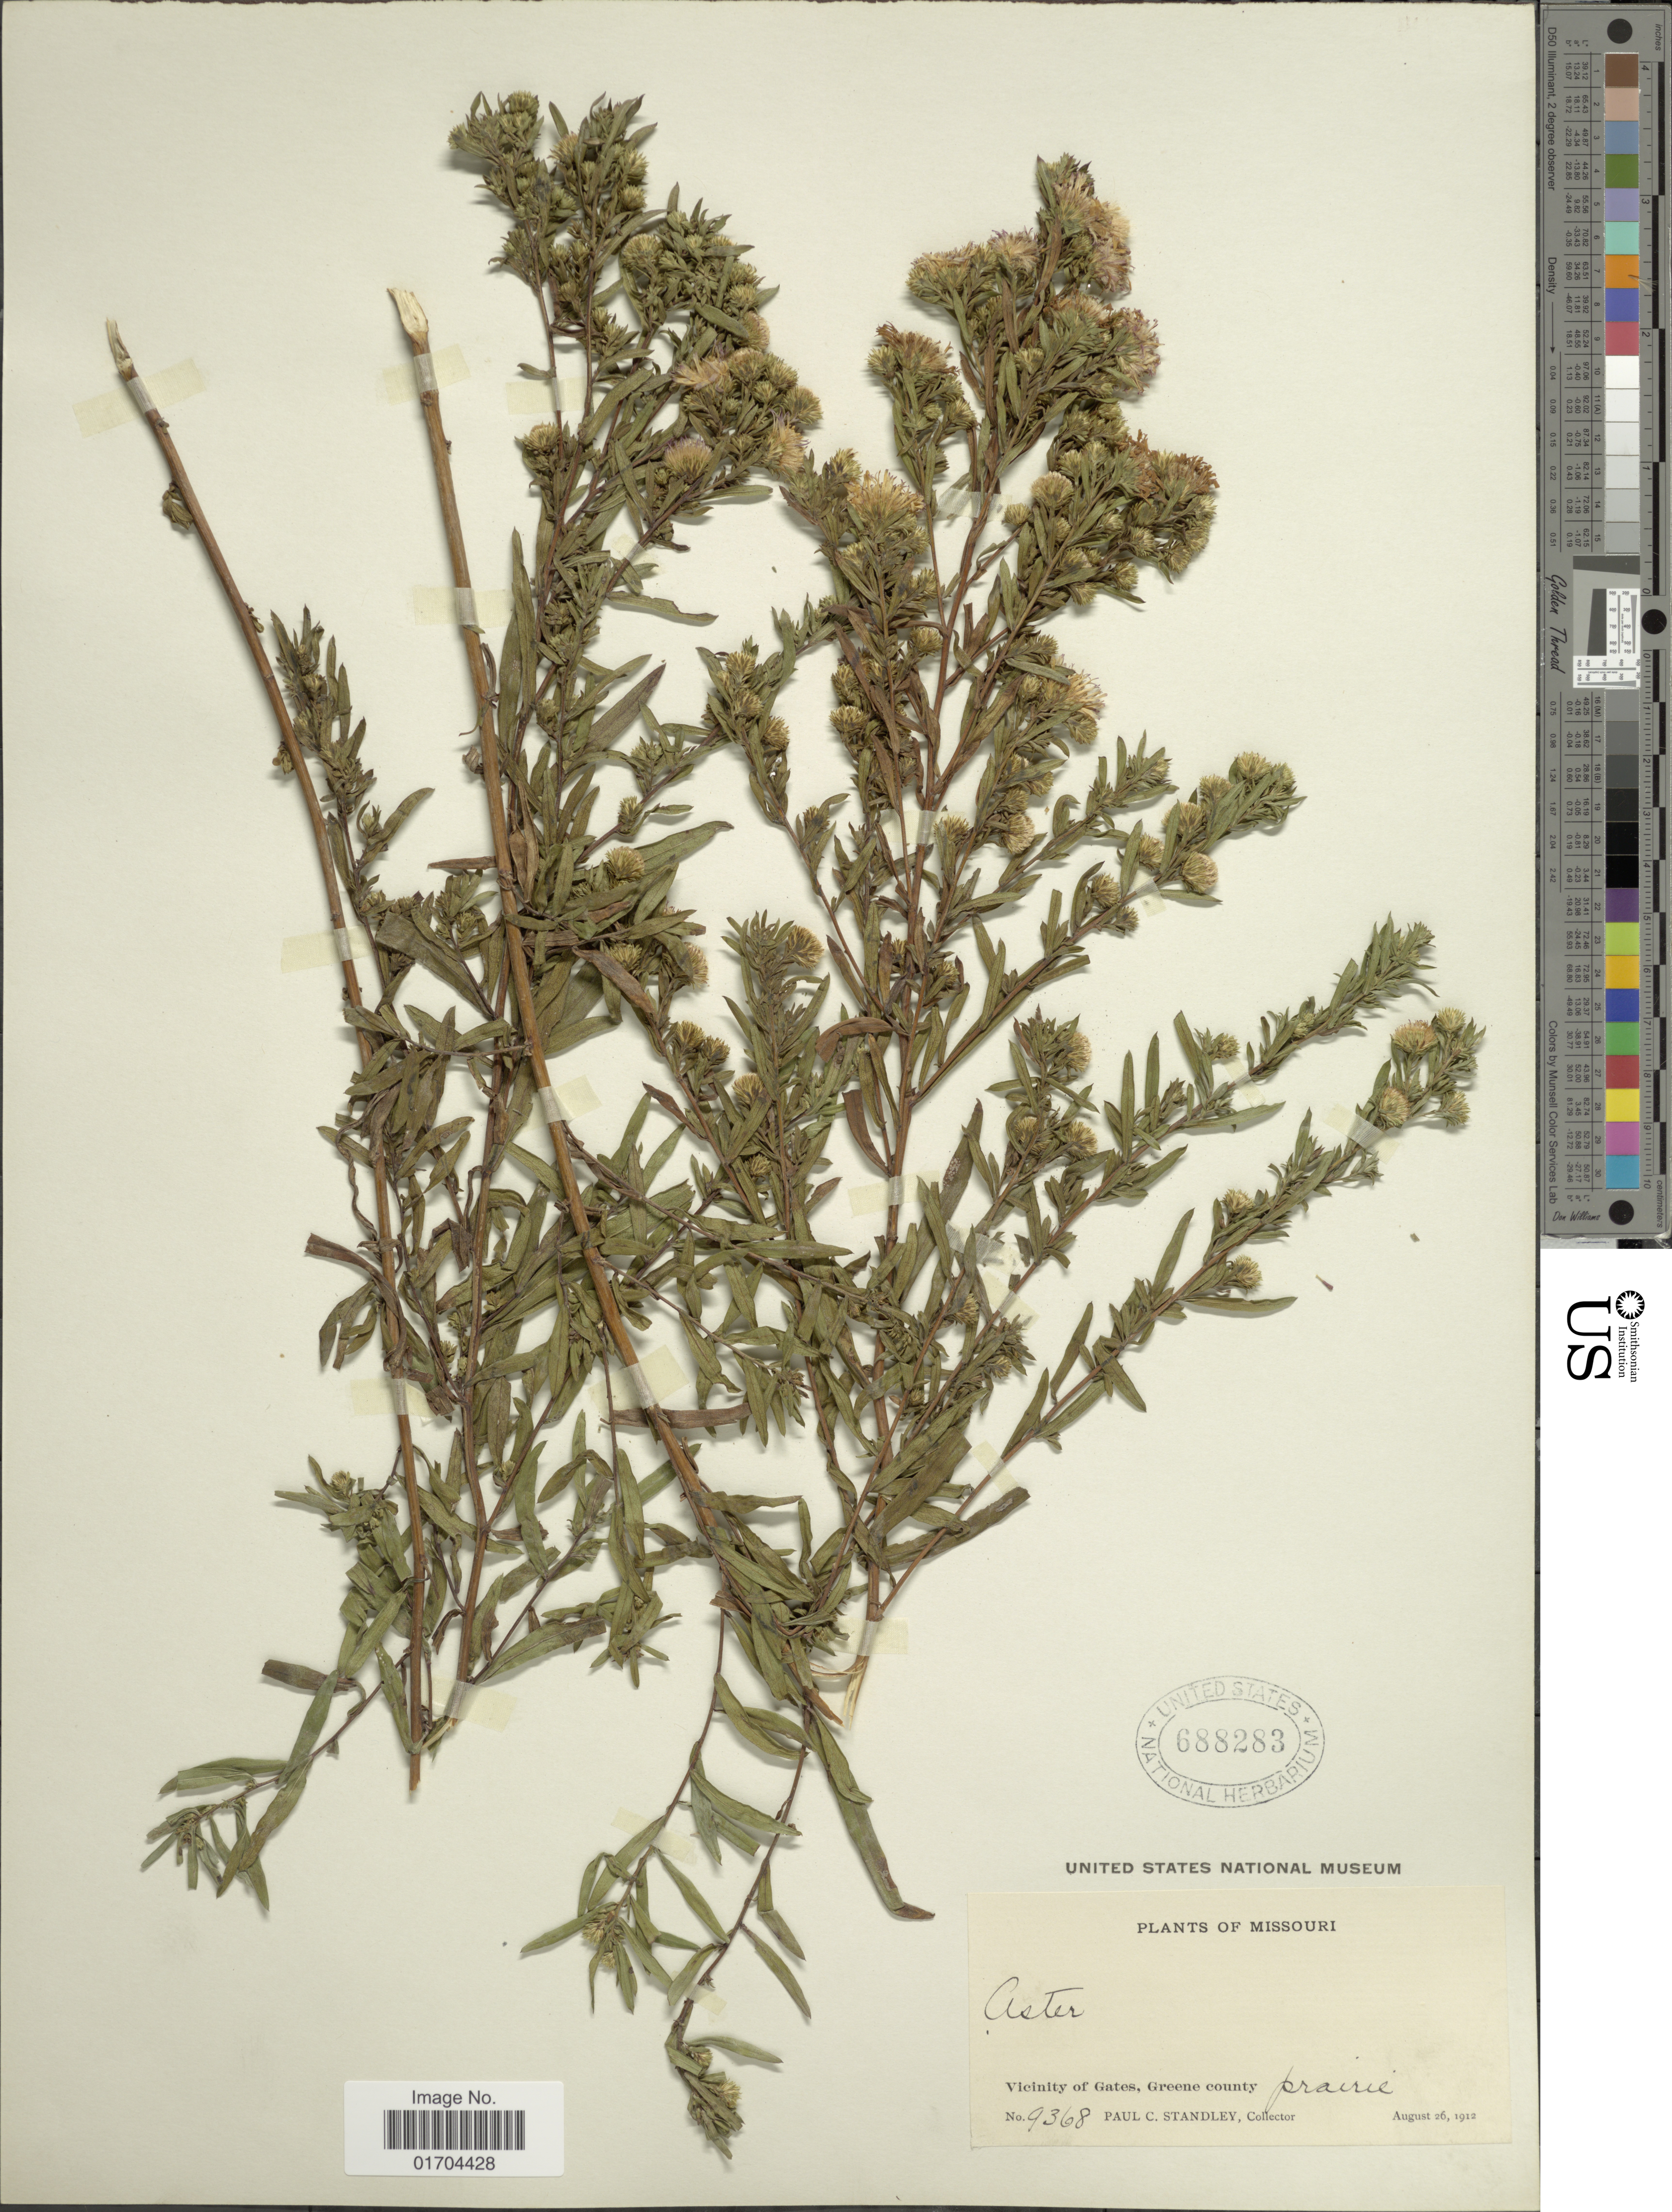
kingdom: Plantae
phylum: Tracheophyta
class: Magnoliopsida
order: Asterales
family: Asteraceae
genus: Symphyotrichum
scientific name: Symphyotrichum sp.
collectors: P. C. Standley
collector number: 9368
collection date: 1912-08-26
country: United States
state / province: Missouri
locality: Vicinity of Gates, Greene County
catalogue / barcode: US 688283